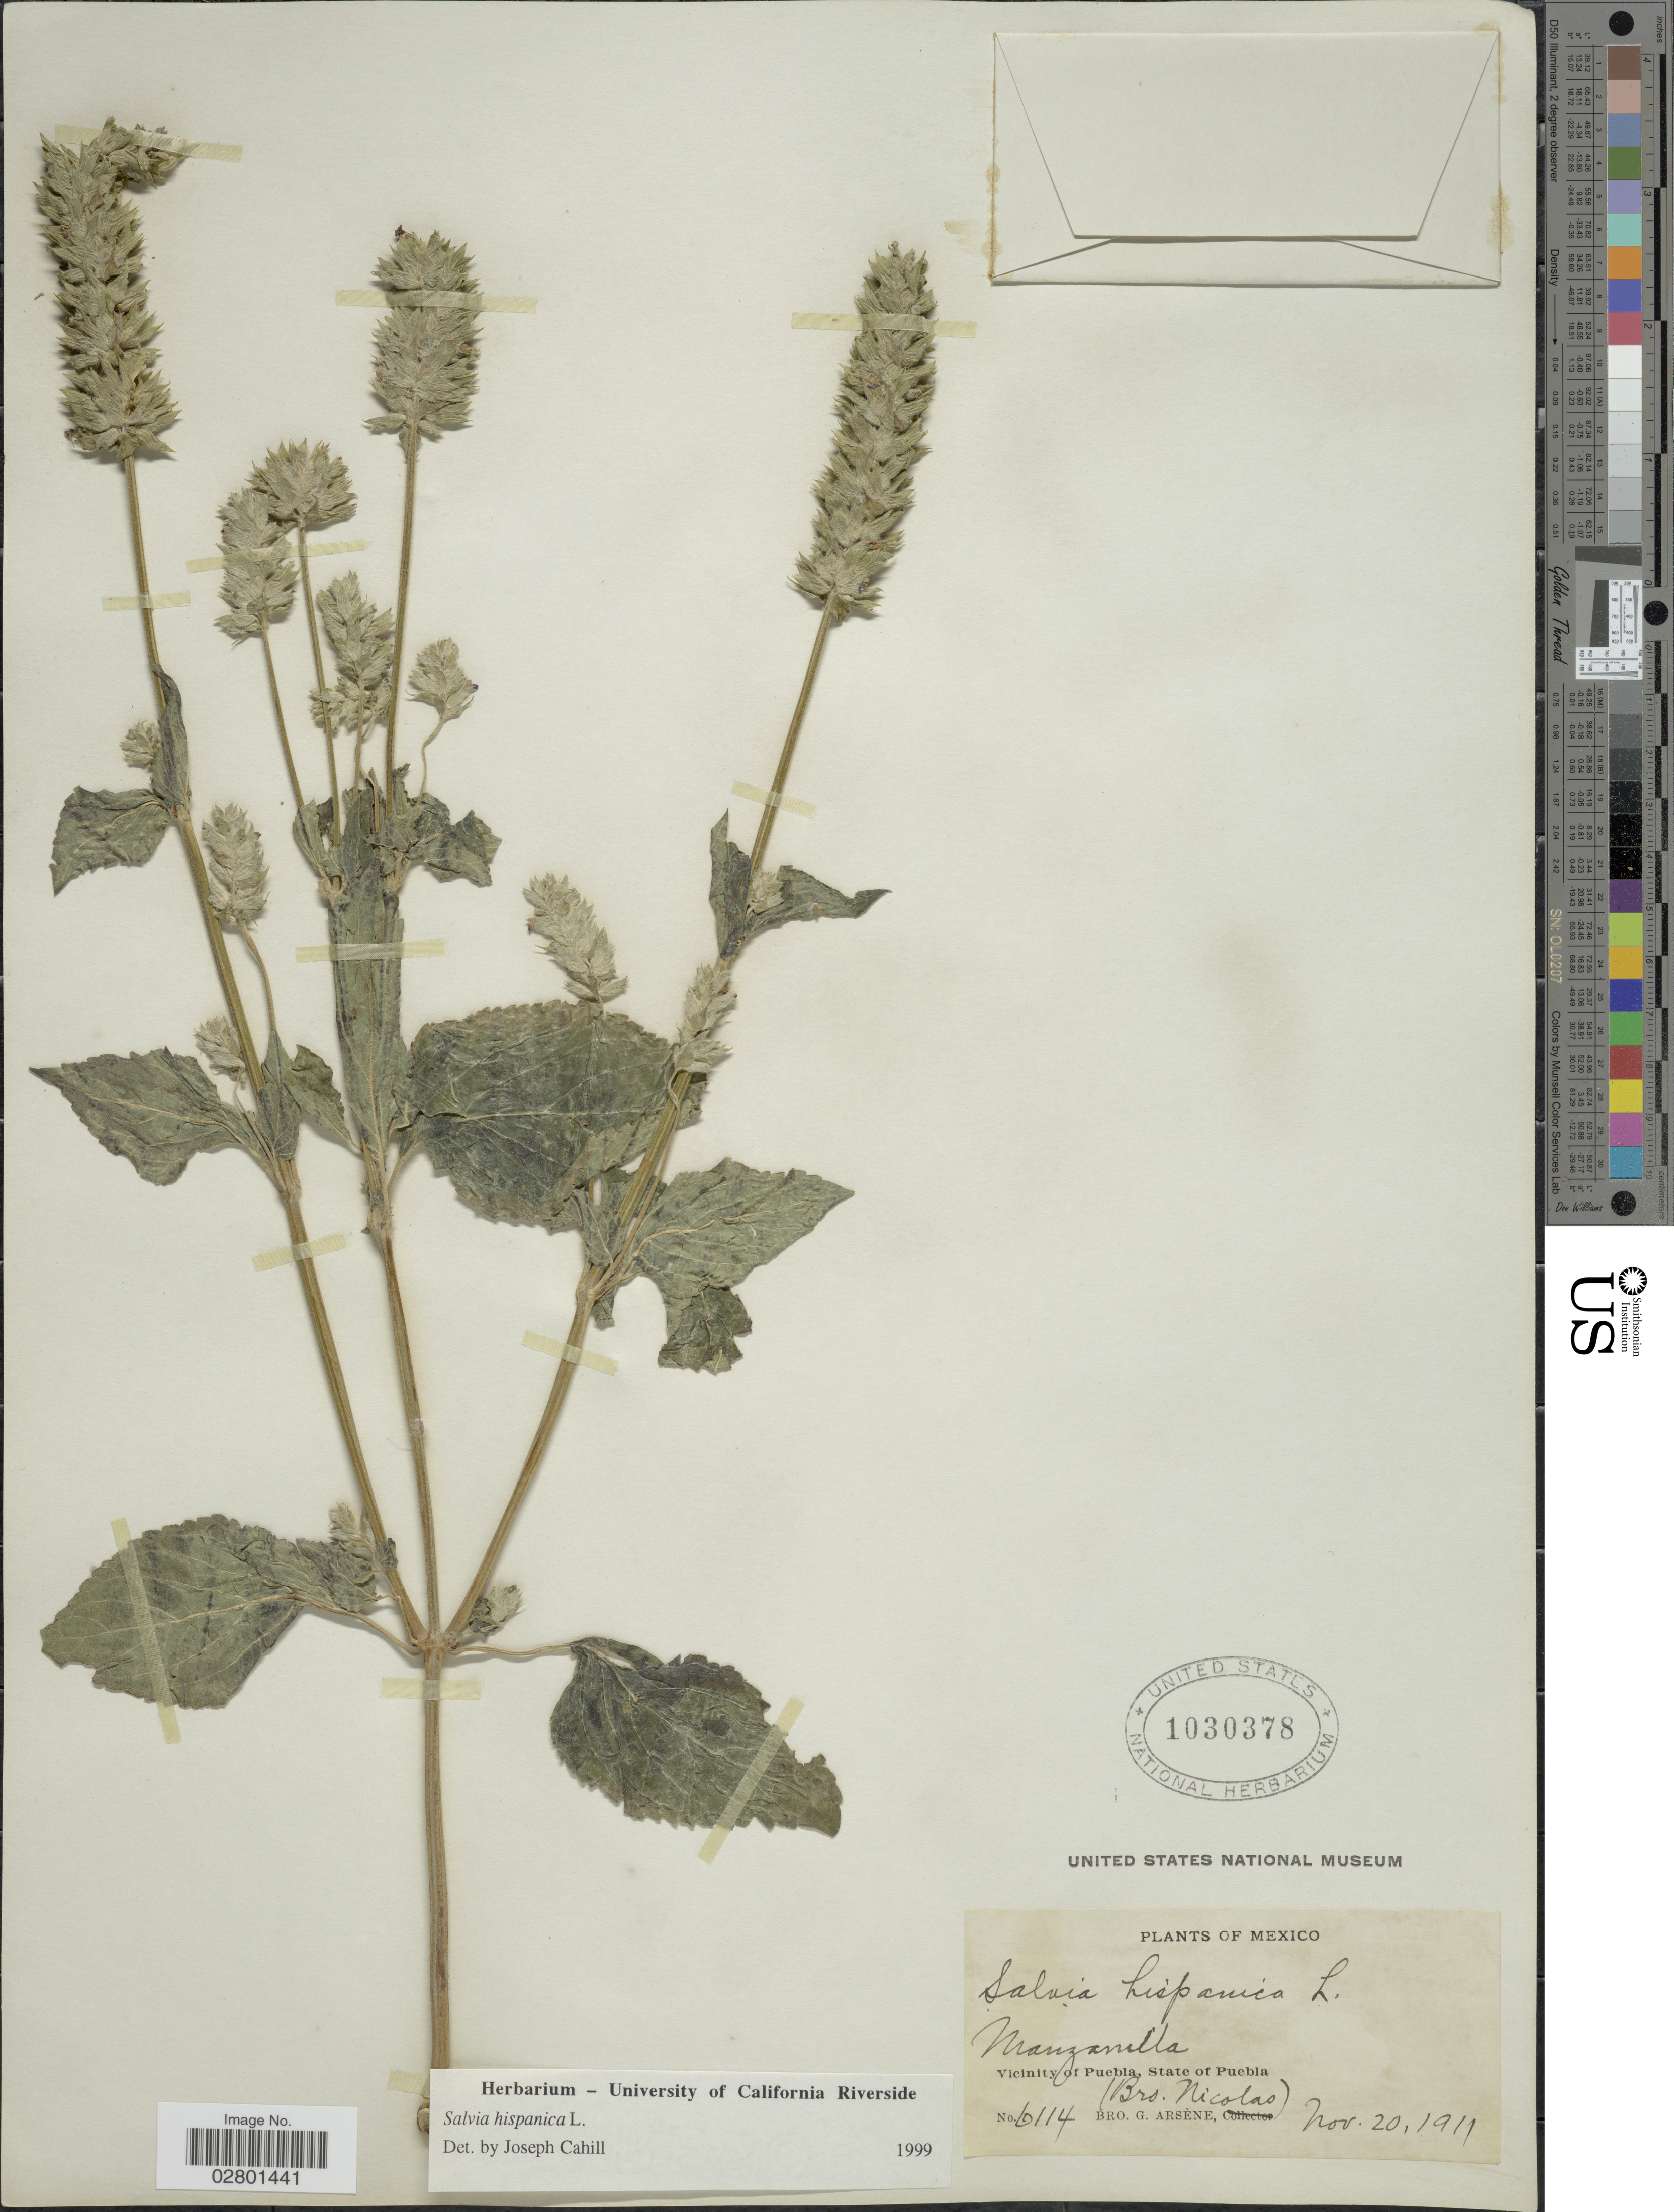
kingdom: Plantae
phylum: Tracheophyta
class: Magnoliopsida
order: Lamiales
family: Lamiaceae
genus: Salvia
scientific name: Salvia hispanica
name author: L.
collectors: Bro. G. Arsène & Bro. Nicolas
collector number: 6114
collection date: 1911-11-20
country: Mexico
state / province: Puebla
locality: Manzanilla, Vicinity of Puebla.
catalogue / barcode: US 1030378